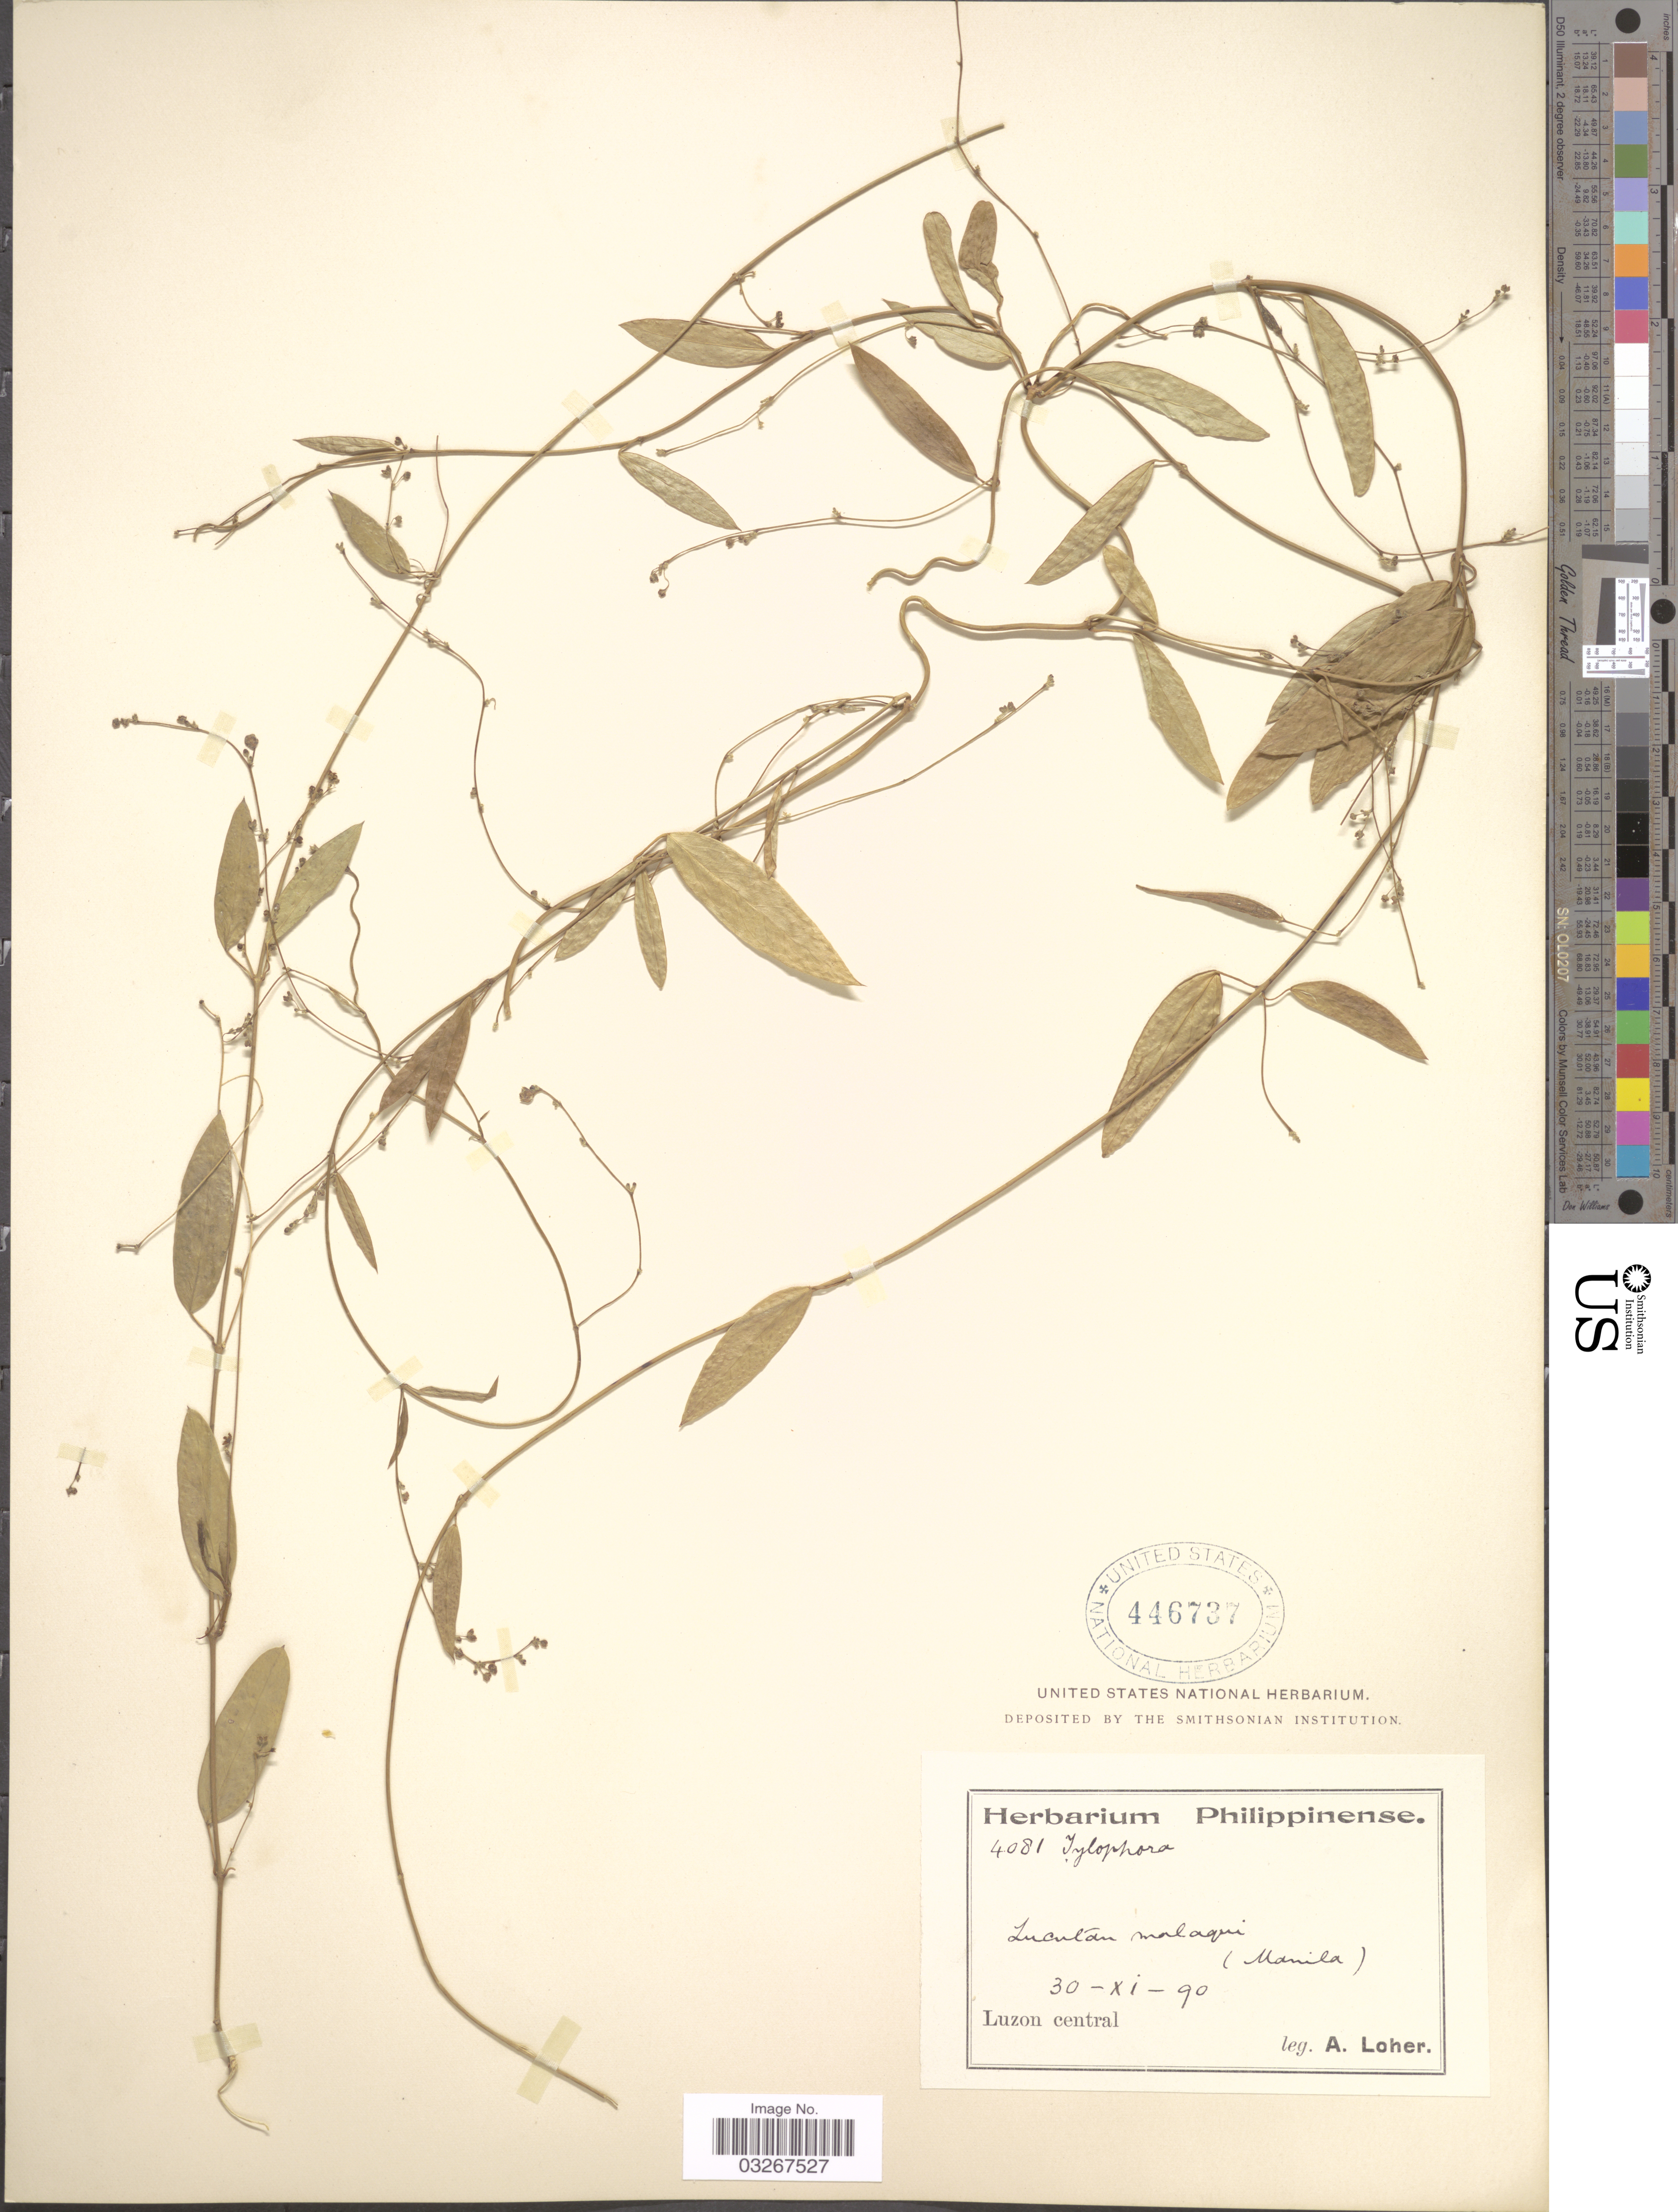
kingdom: Plantae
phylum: Tracheophyta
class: Magnoliopsida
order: Gentianales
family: Apocynaceae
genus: Tylophora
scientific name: Tylophora sp.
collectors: A. Loher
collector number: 4081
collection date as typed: Transcribed d/m/y: 30/11/90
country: Philippines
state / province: Central Luzon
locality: Lucutan Malaqui (Manila), Luzon central.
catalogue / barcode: US 446737